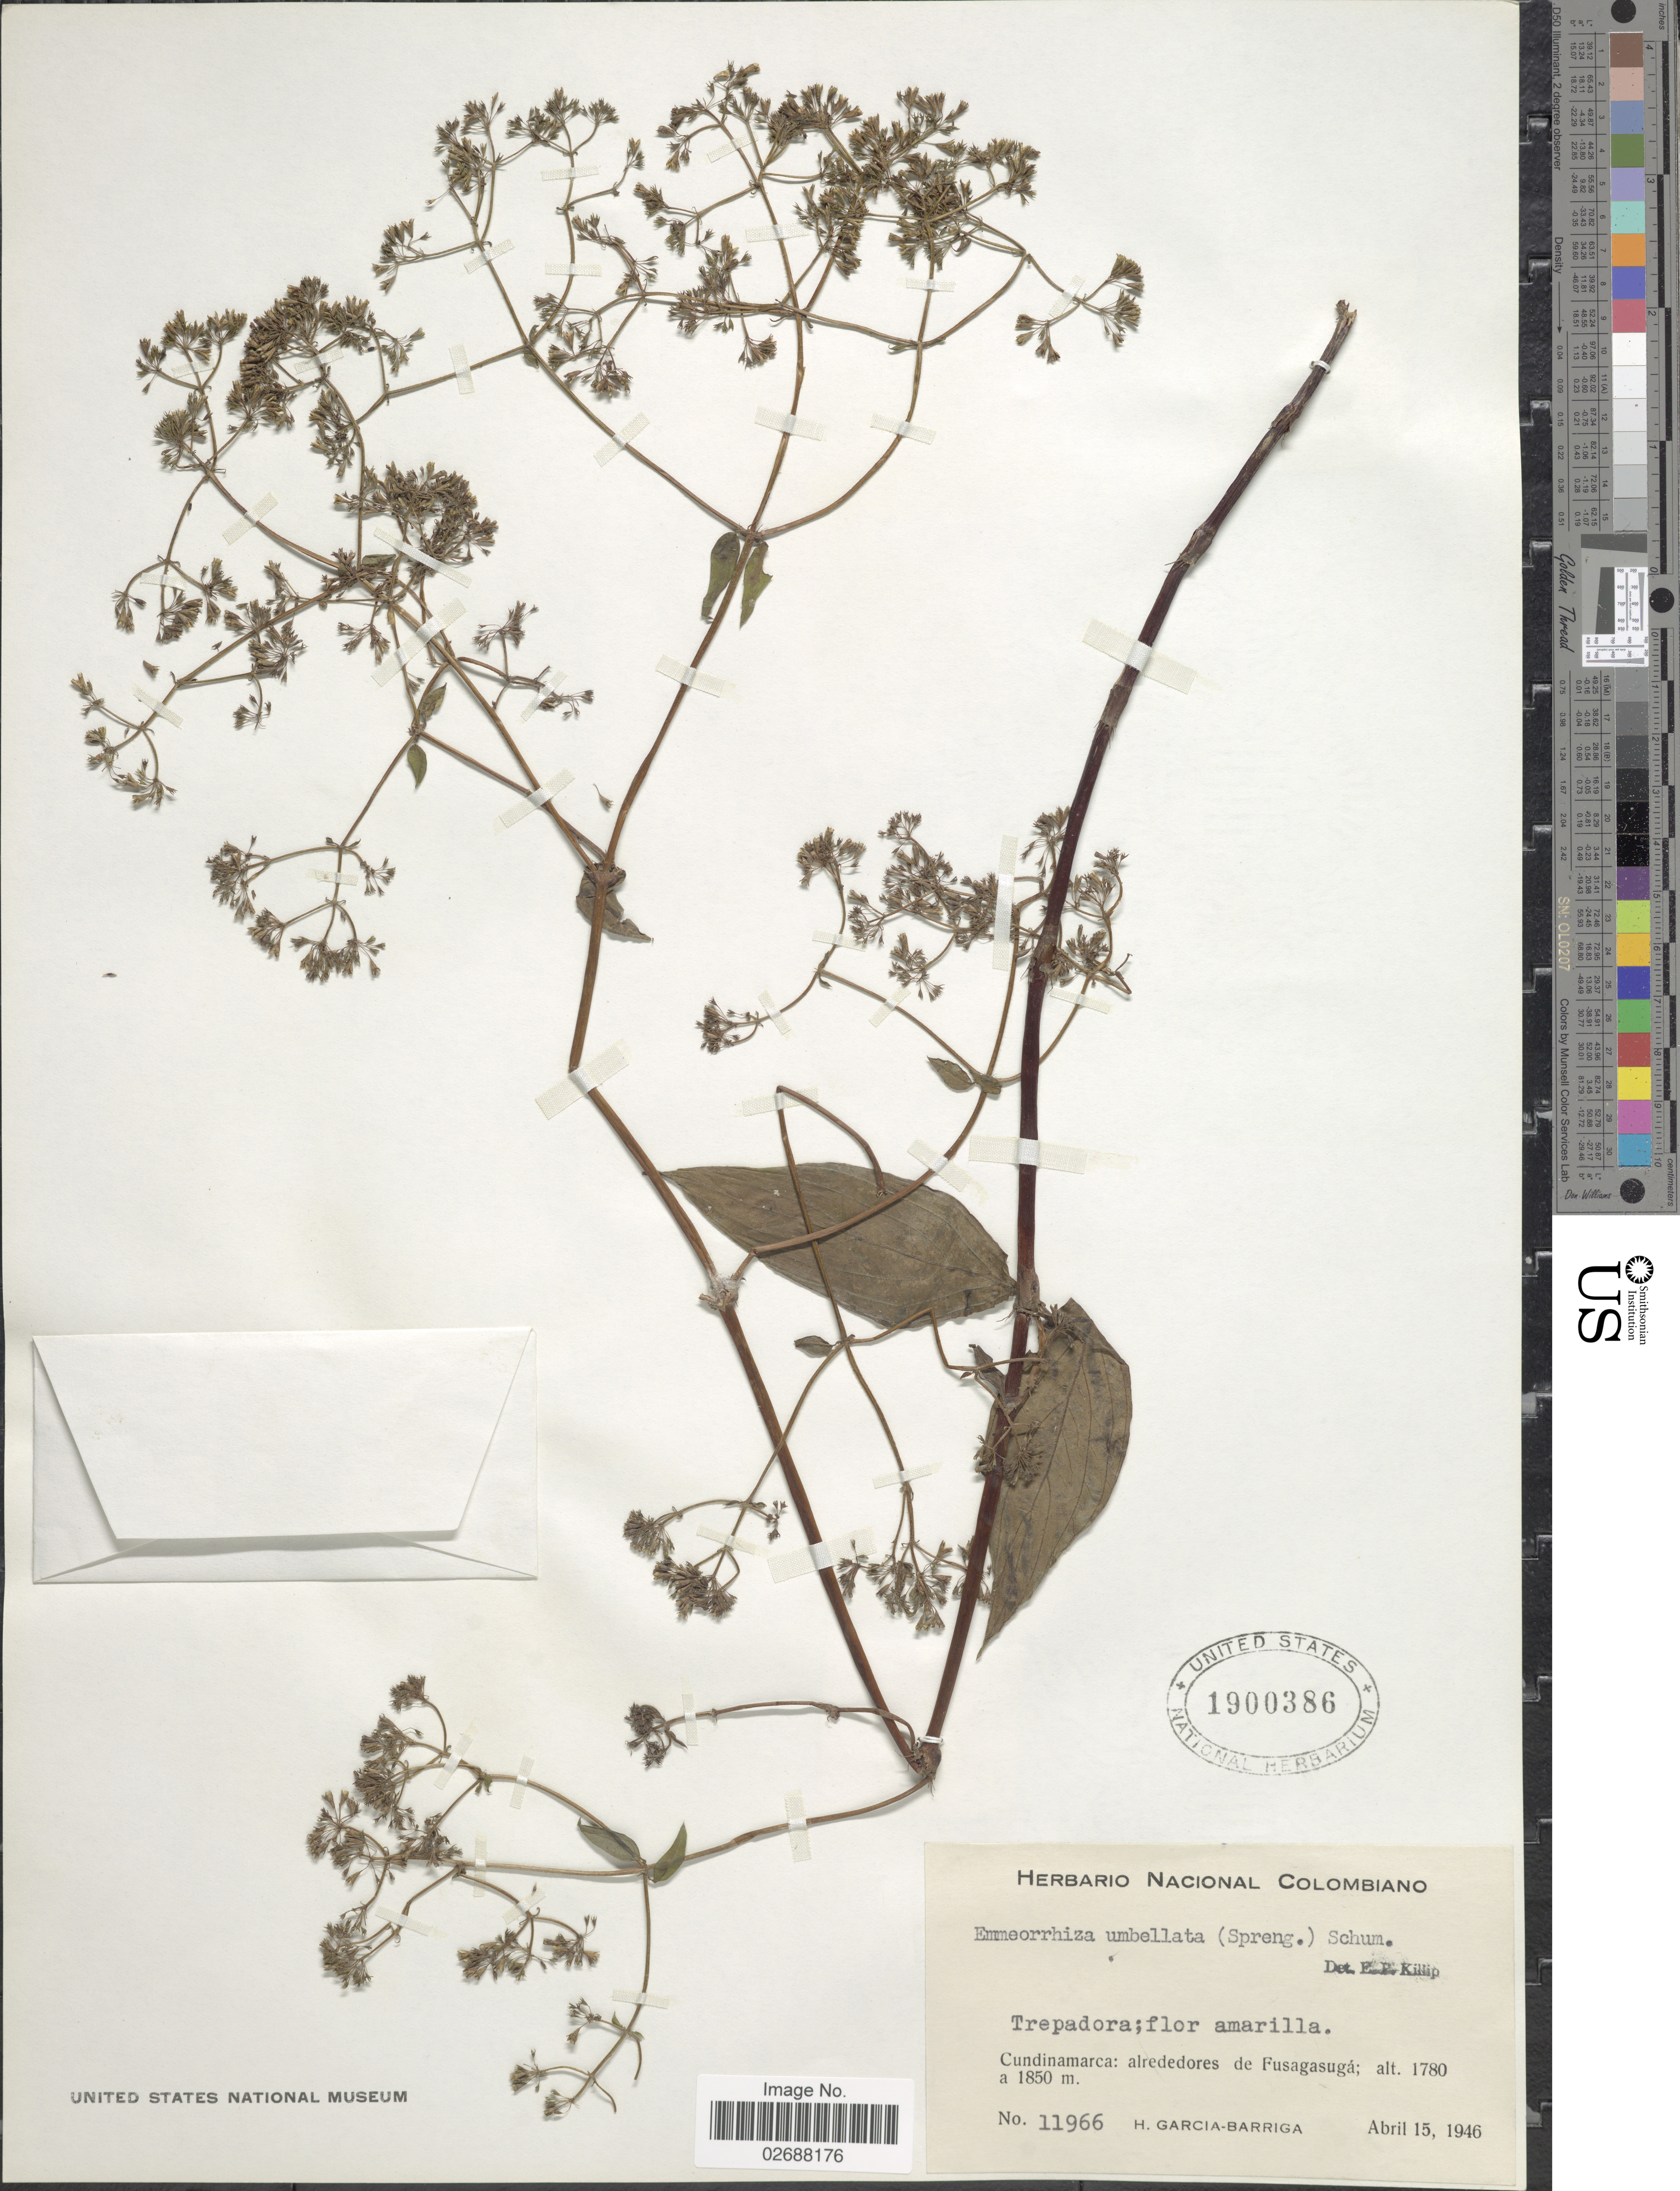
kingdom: Plantae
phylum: Tracheophyta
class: Magnoliopsida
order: Gentianales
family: Rubiaceae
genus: Emmeorhiza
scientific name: Emmeorhiza umbellata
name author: (Spreng.) K. Schum.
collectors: H. García Barriga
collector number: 11966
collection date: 1946-04-15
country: Colombia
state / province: Cundinamarca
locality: Alrededores de Fusagasuga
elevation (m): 1780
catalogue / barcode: US 1900386